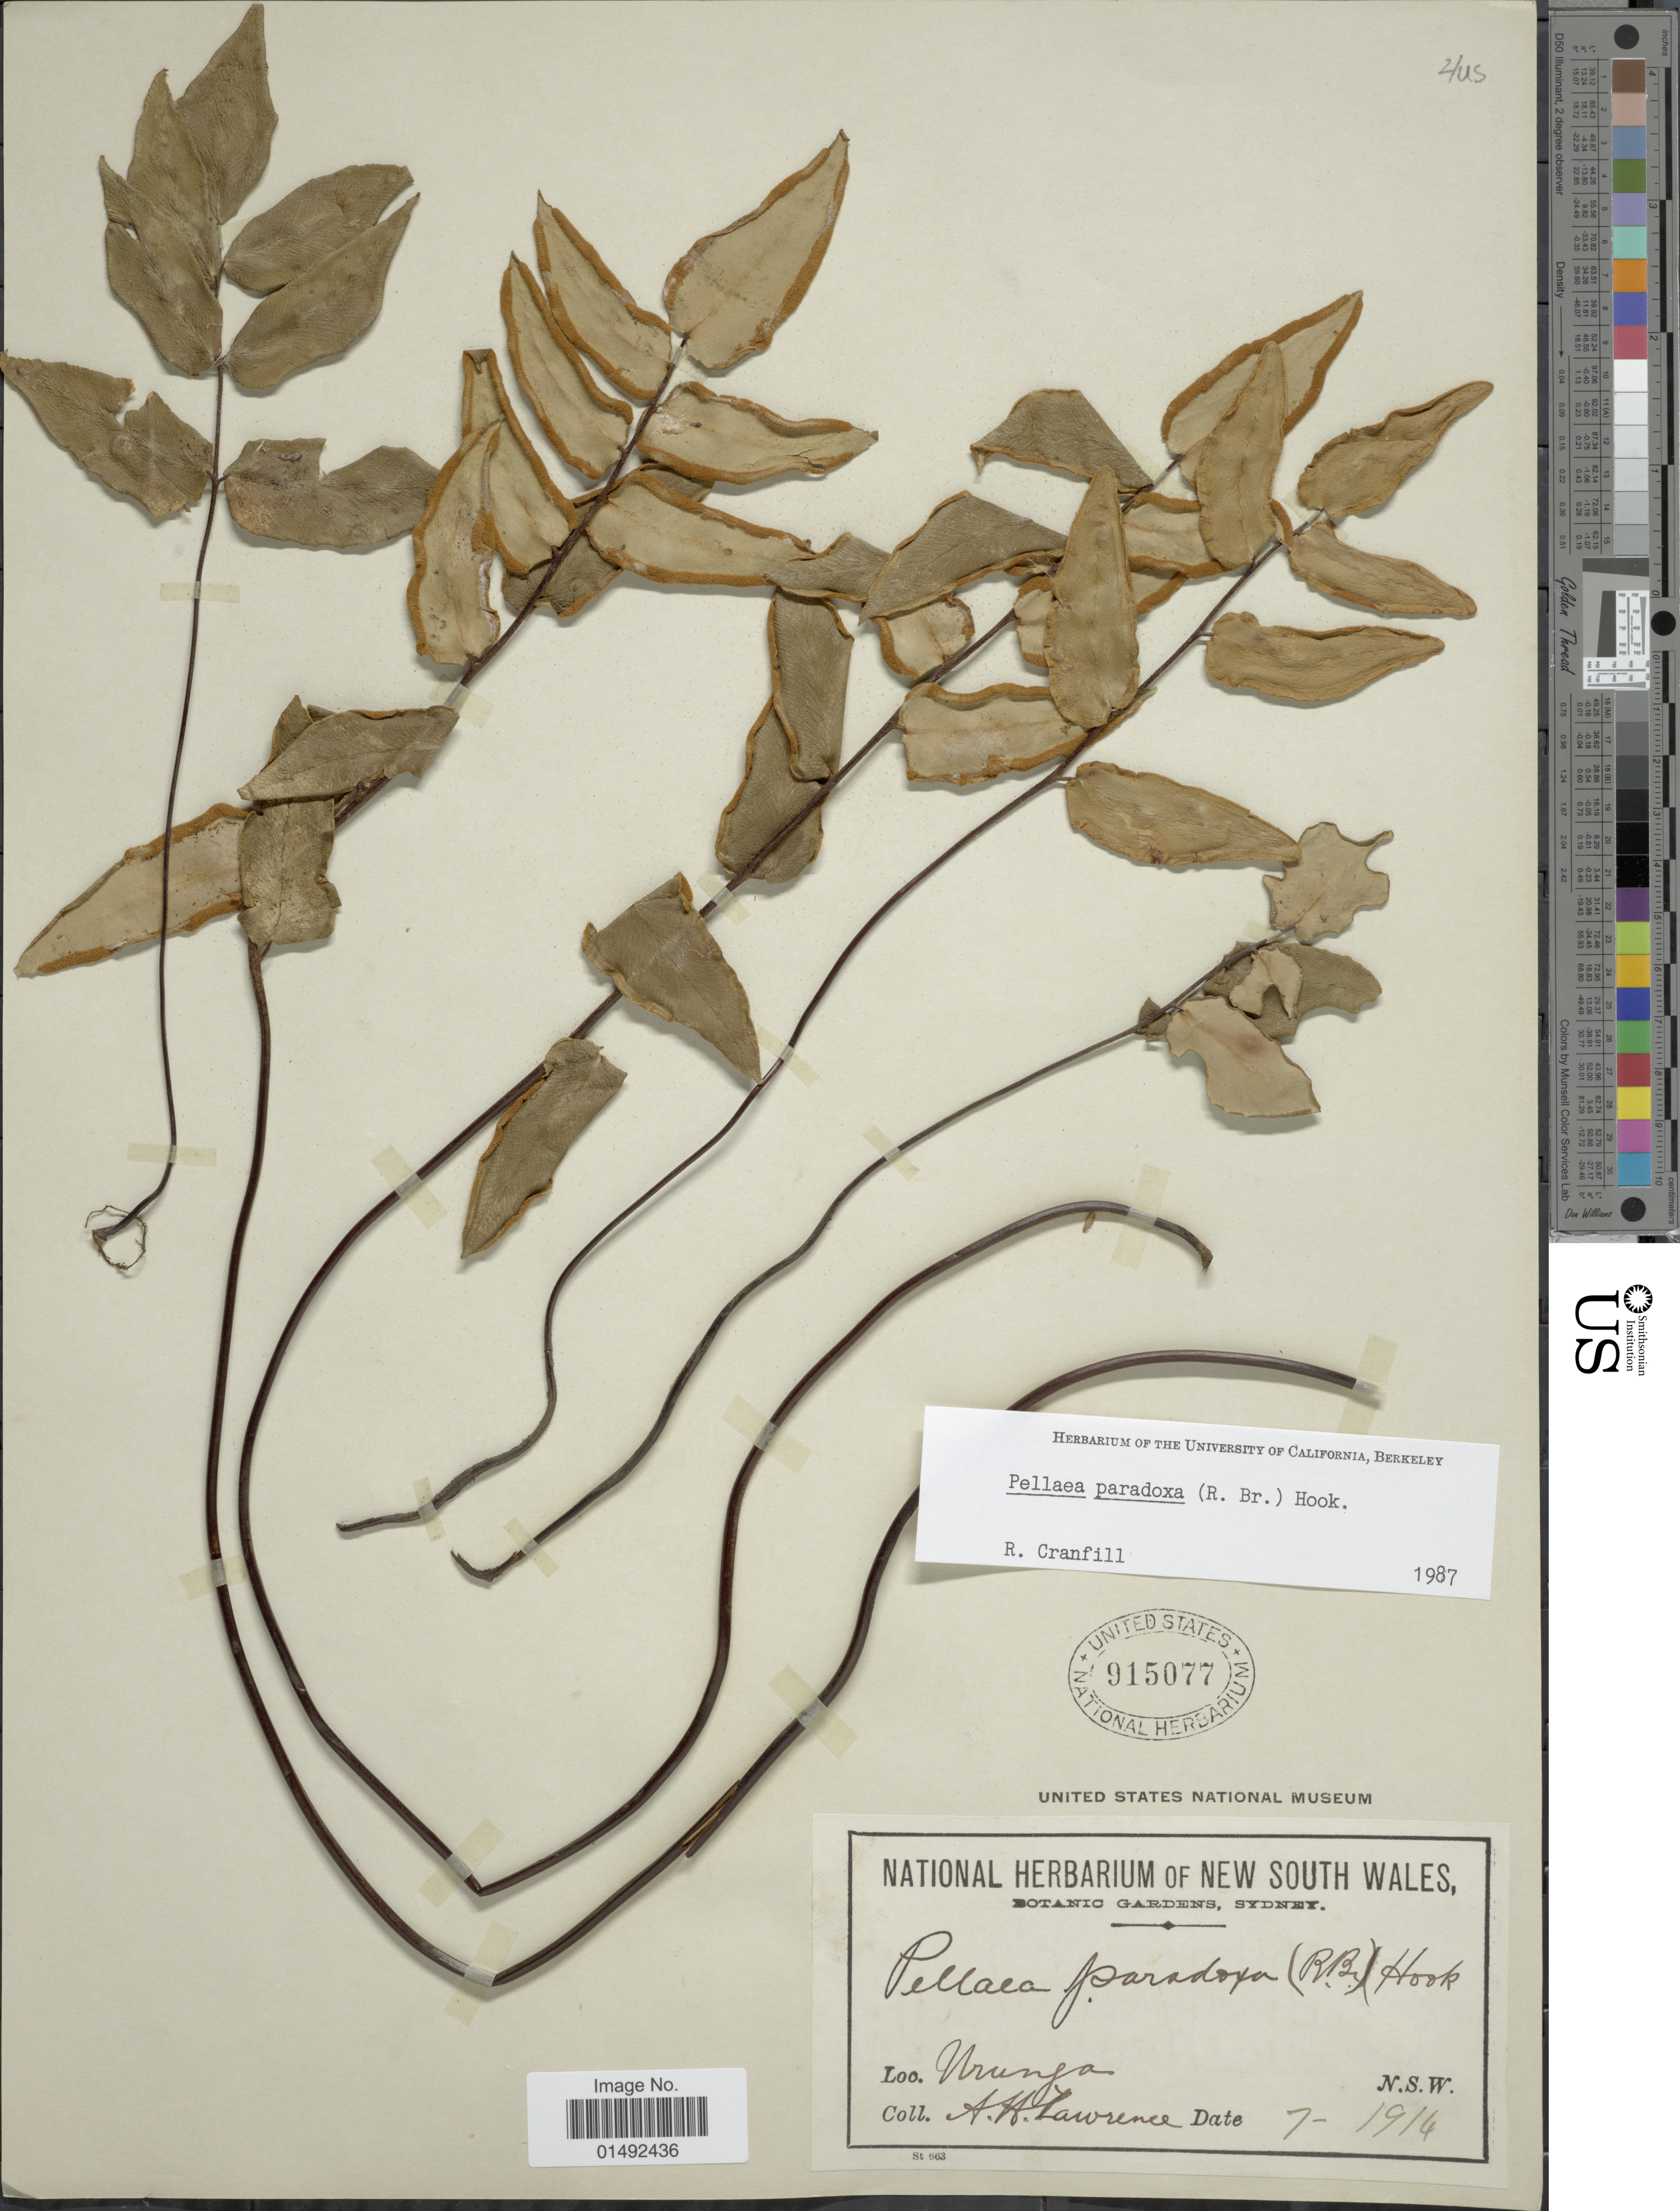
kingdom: Plantae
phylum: Tracheophyta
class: Polypodiopsida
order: Polypodiales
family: Pteridaceae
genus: Pellaea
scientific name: Pellaea paradoxa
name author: (R. Br.) Hook.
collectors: A. Lawrence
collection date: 1914-07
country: Australia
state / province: New South Wales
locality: Urunga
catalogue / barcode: US 915077